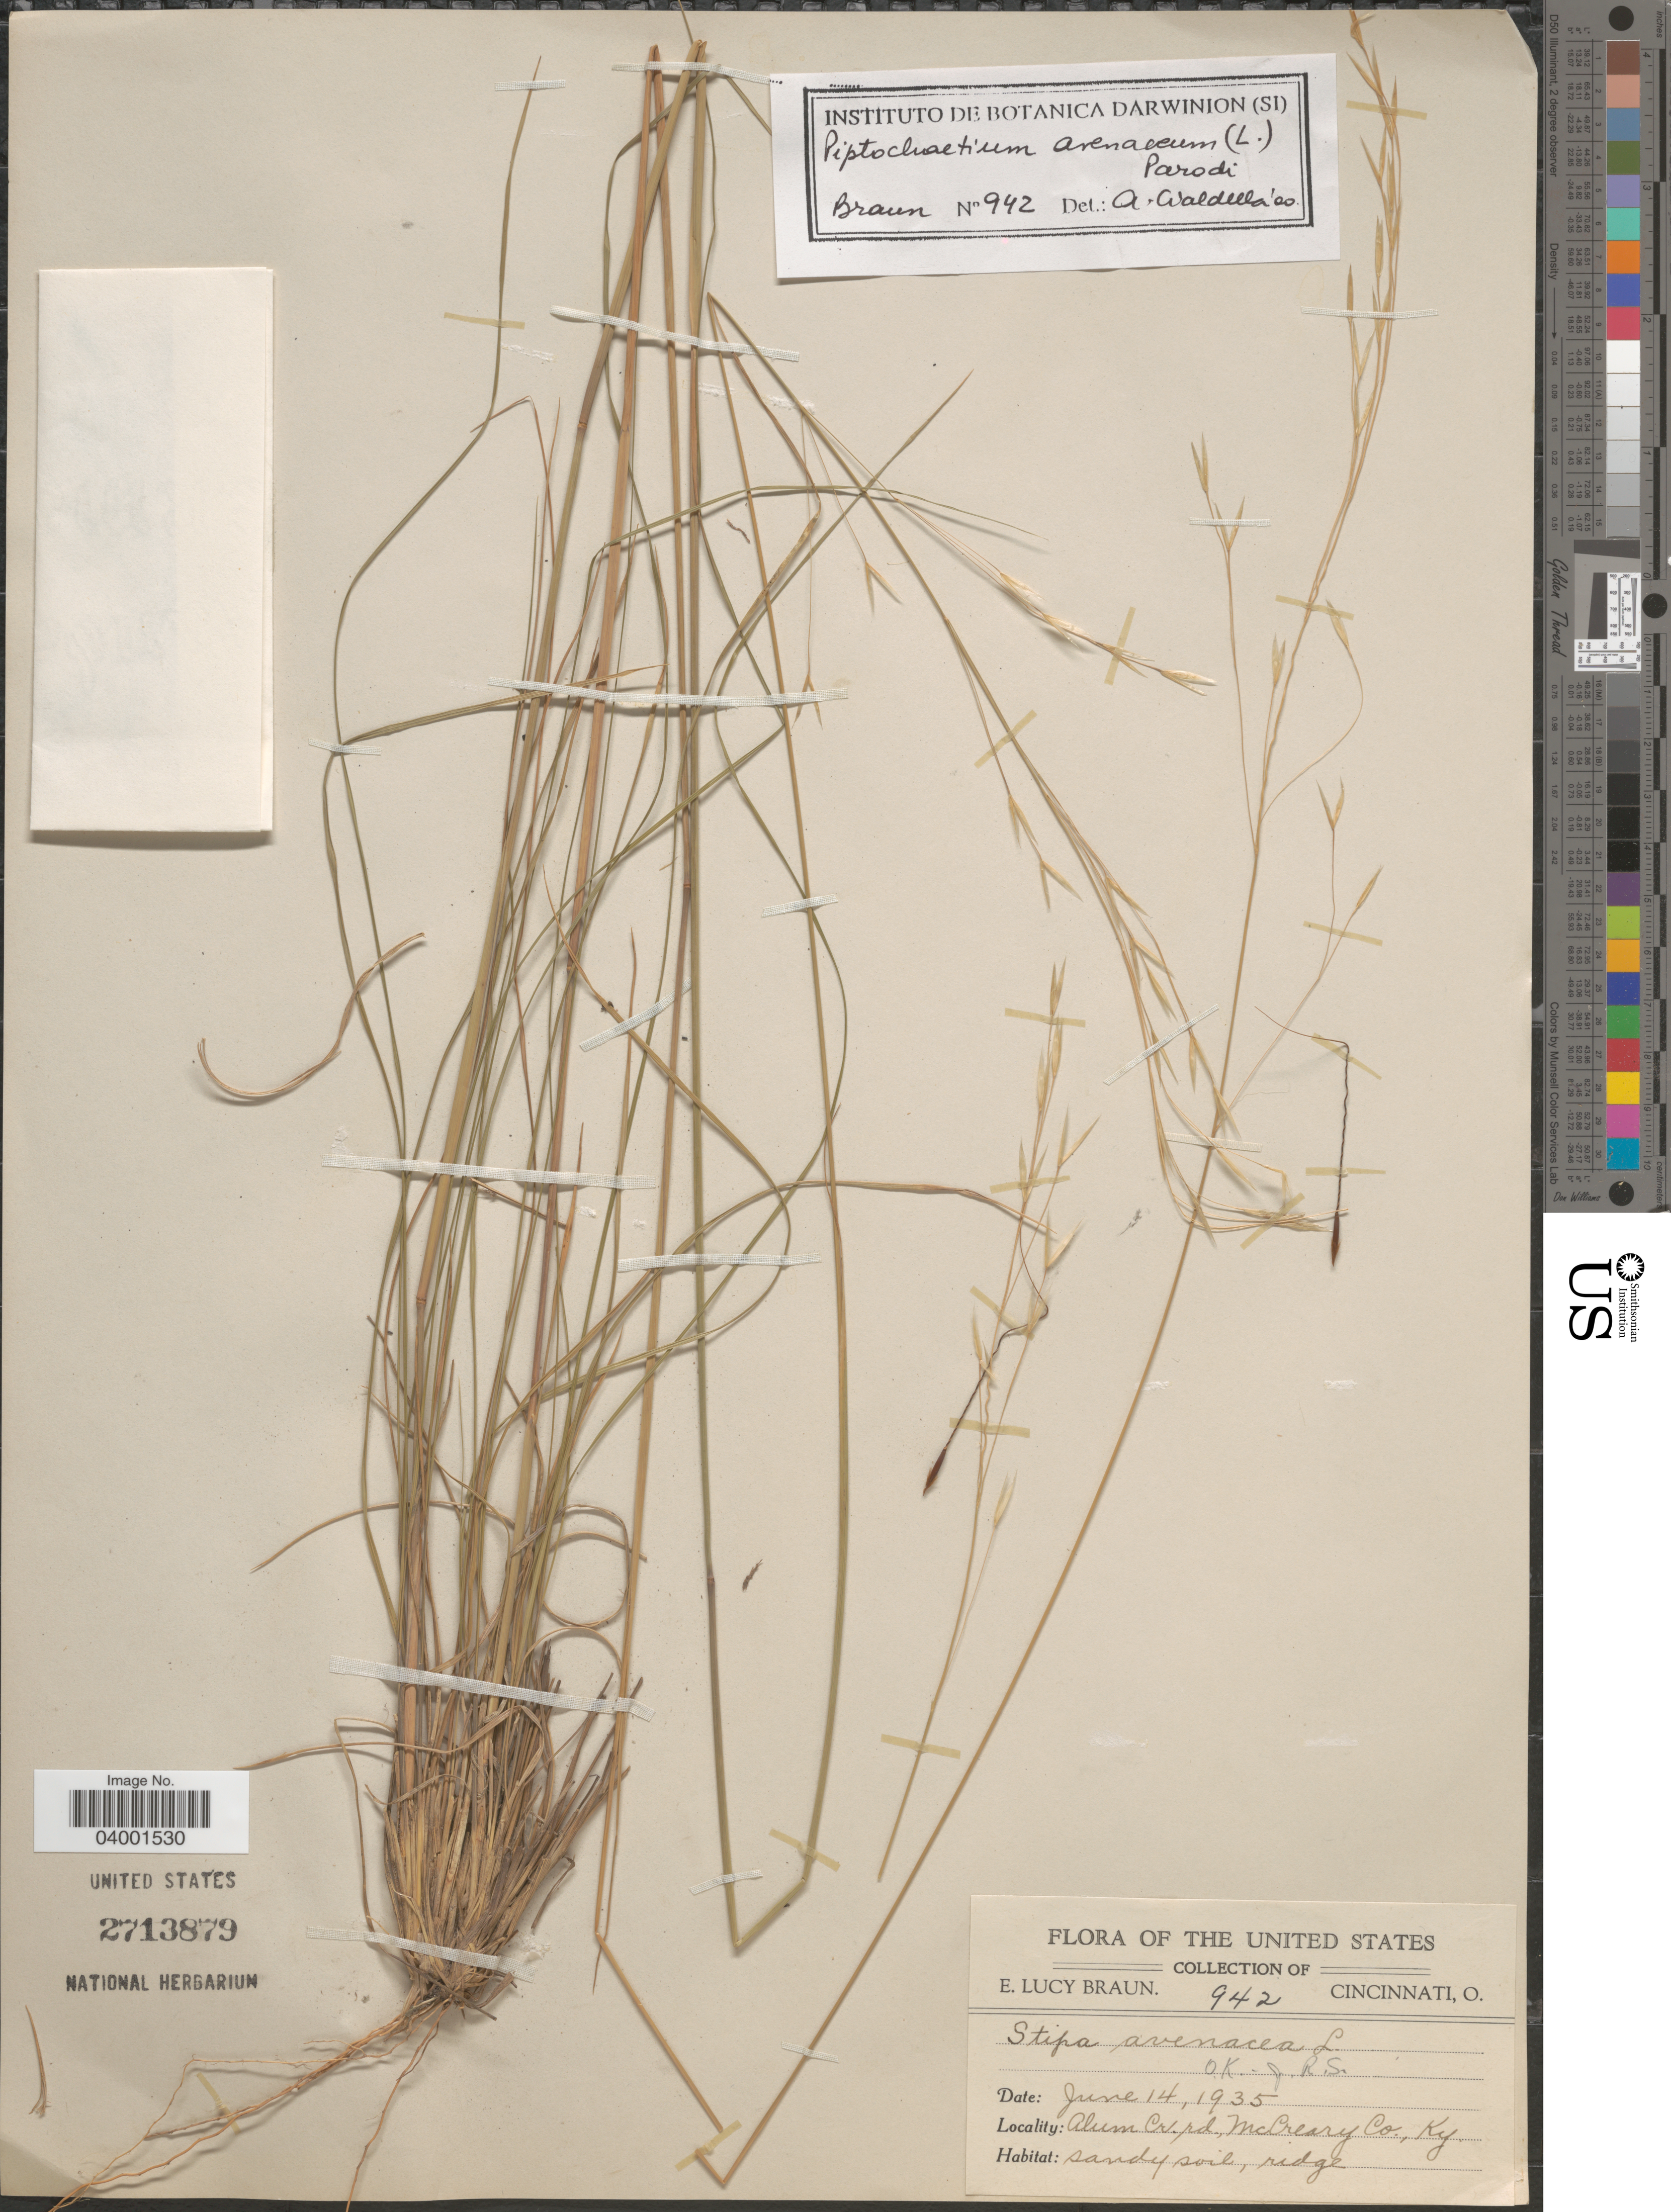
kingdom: Plantae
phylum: Tracheophyta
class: Liliopsida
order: Poales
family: Poaceae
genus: Piptochaetium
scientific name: Piptochaetium avenaceum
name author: (L.) Parodi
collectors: E. L. Braun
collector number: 942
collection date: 1935-06-14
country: United States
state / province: Kentucky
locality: Allum Cr. rd, McCreary Co.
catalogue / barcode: US 2713879